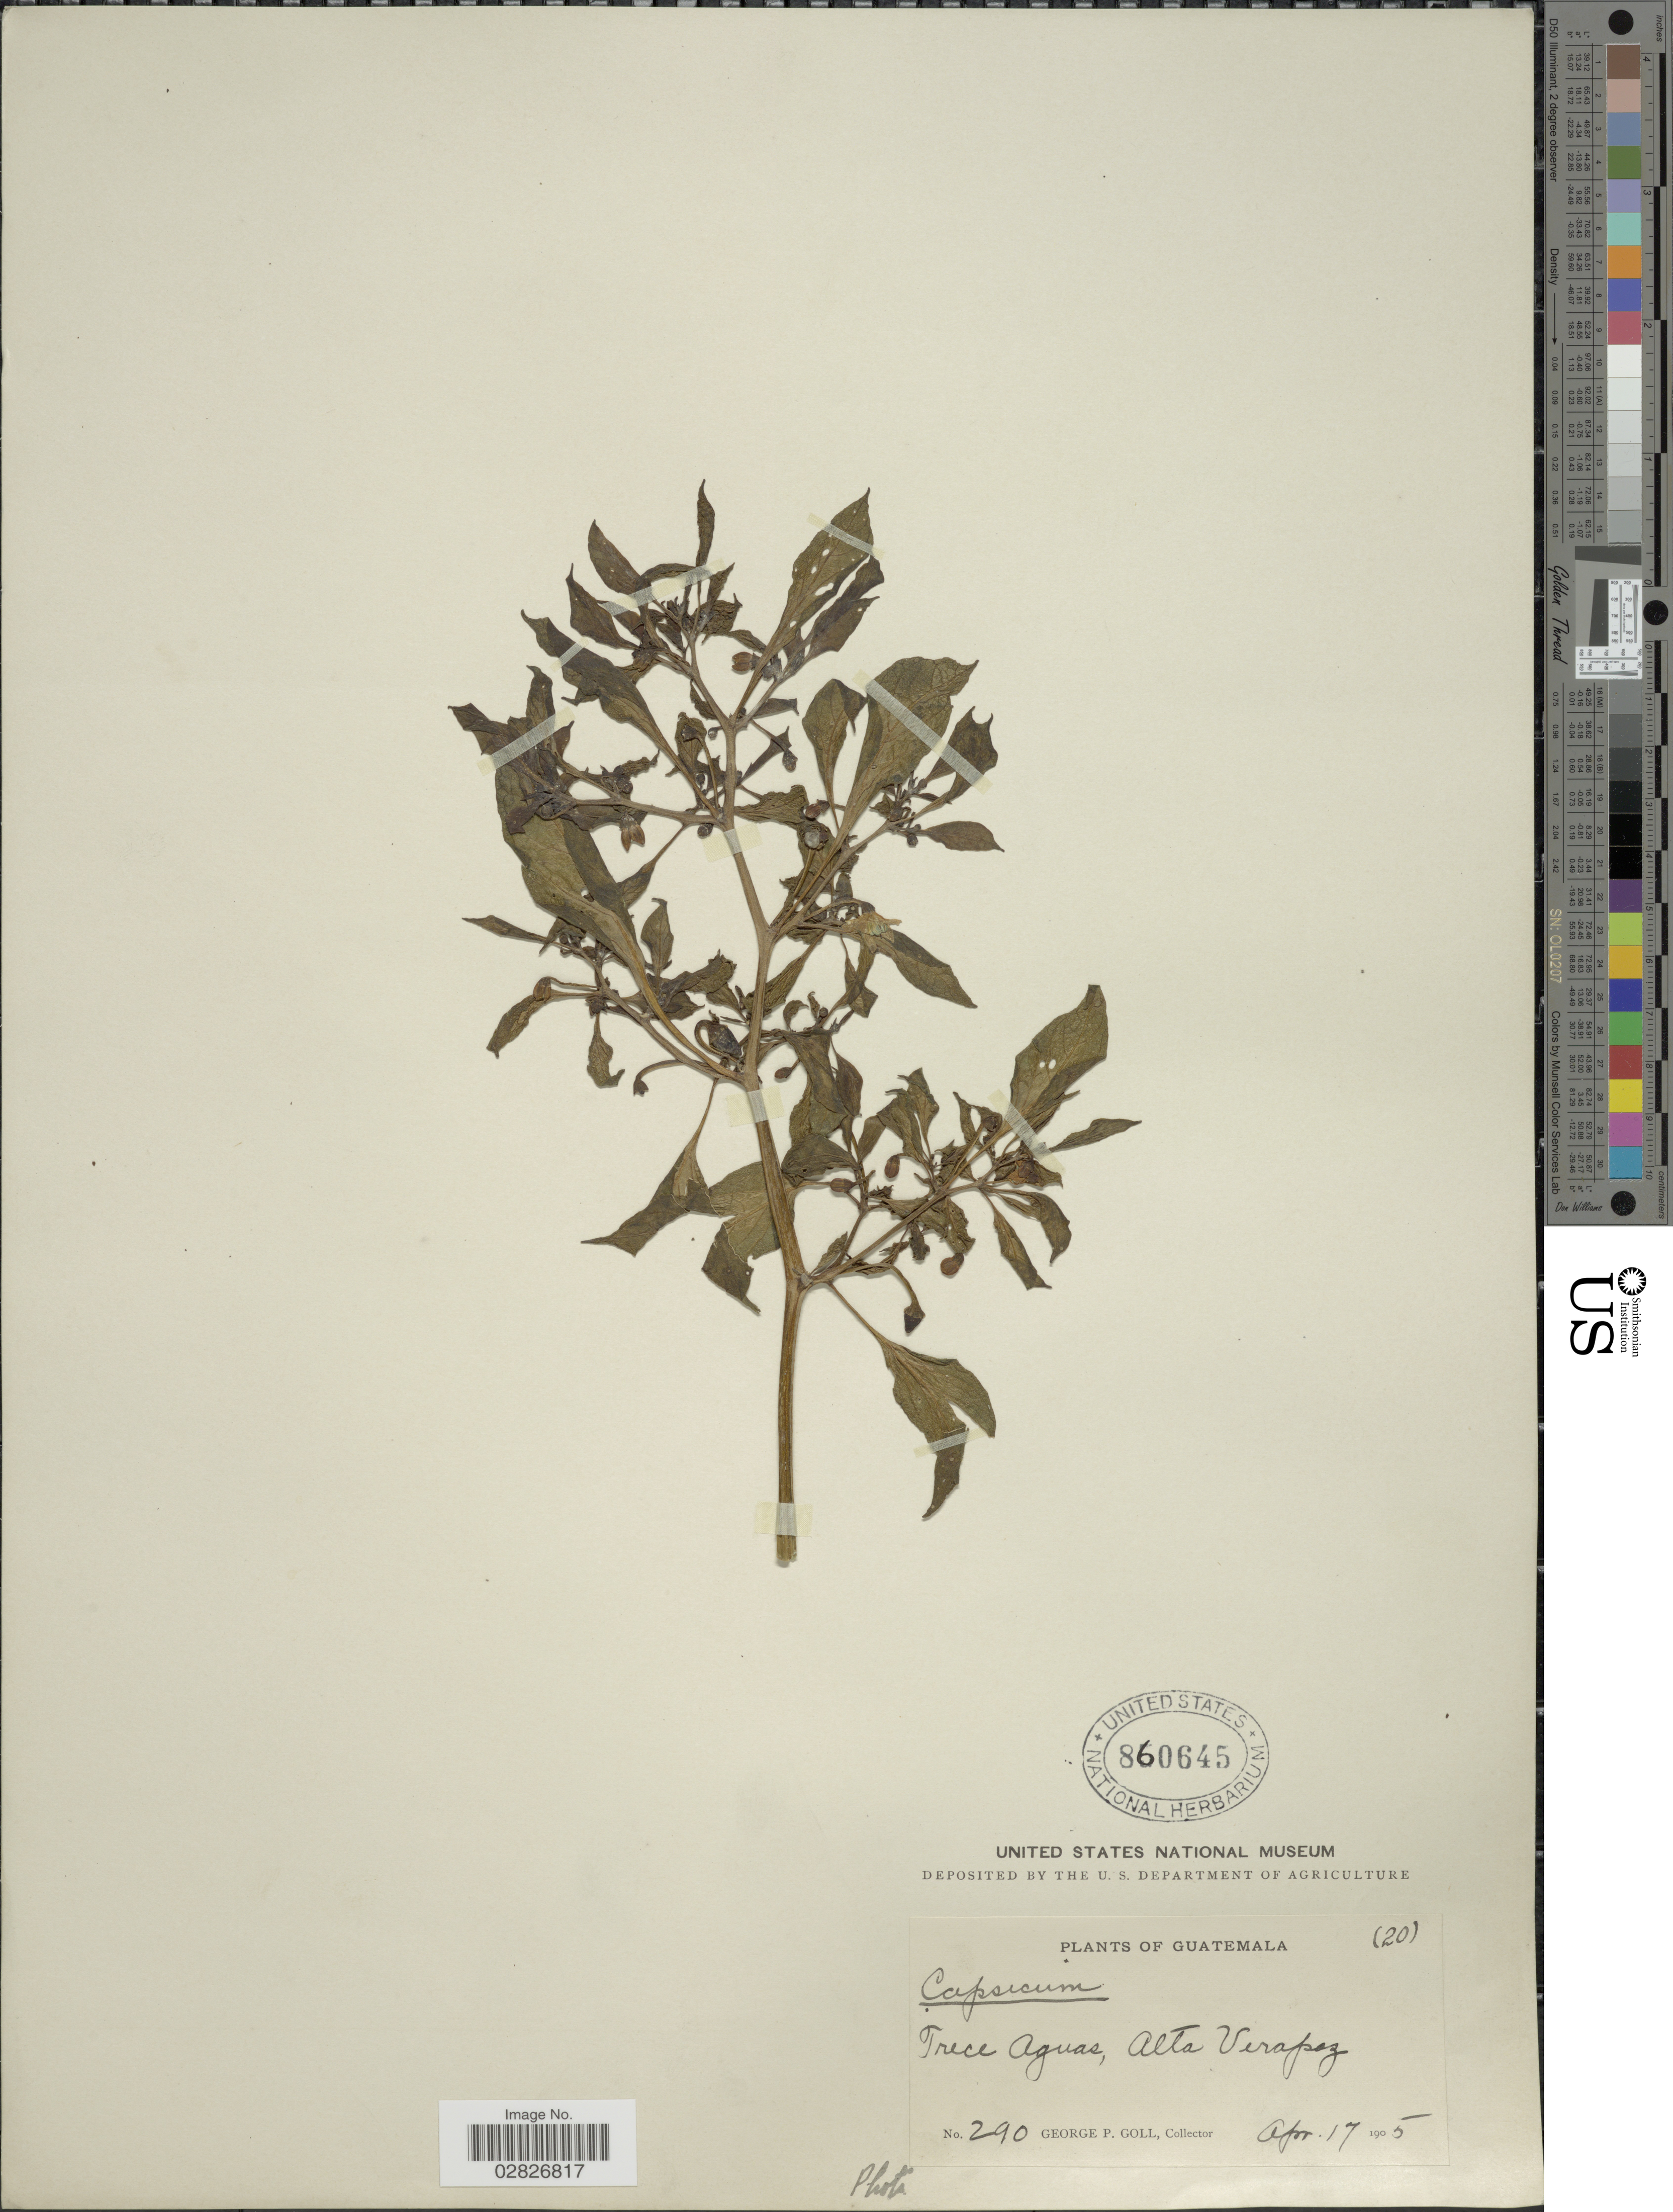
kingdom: Plantae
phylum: Tracheophyta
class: Magnoliopsida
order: Solanales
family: Solanaceae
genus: Capsicum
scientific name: Capsicum annuum 'Habanero'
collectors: G. P. Goll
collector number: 290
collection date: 1905-04-17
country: Guatemala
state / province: Alta Verapaz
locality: Trece Aguas.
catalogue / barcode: US 860645